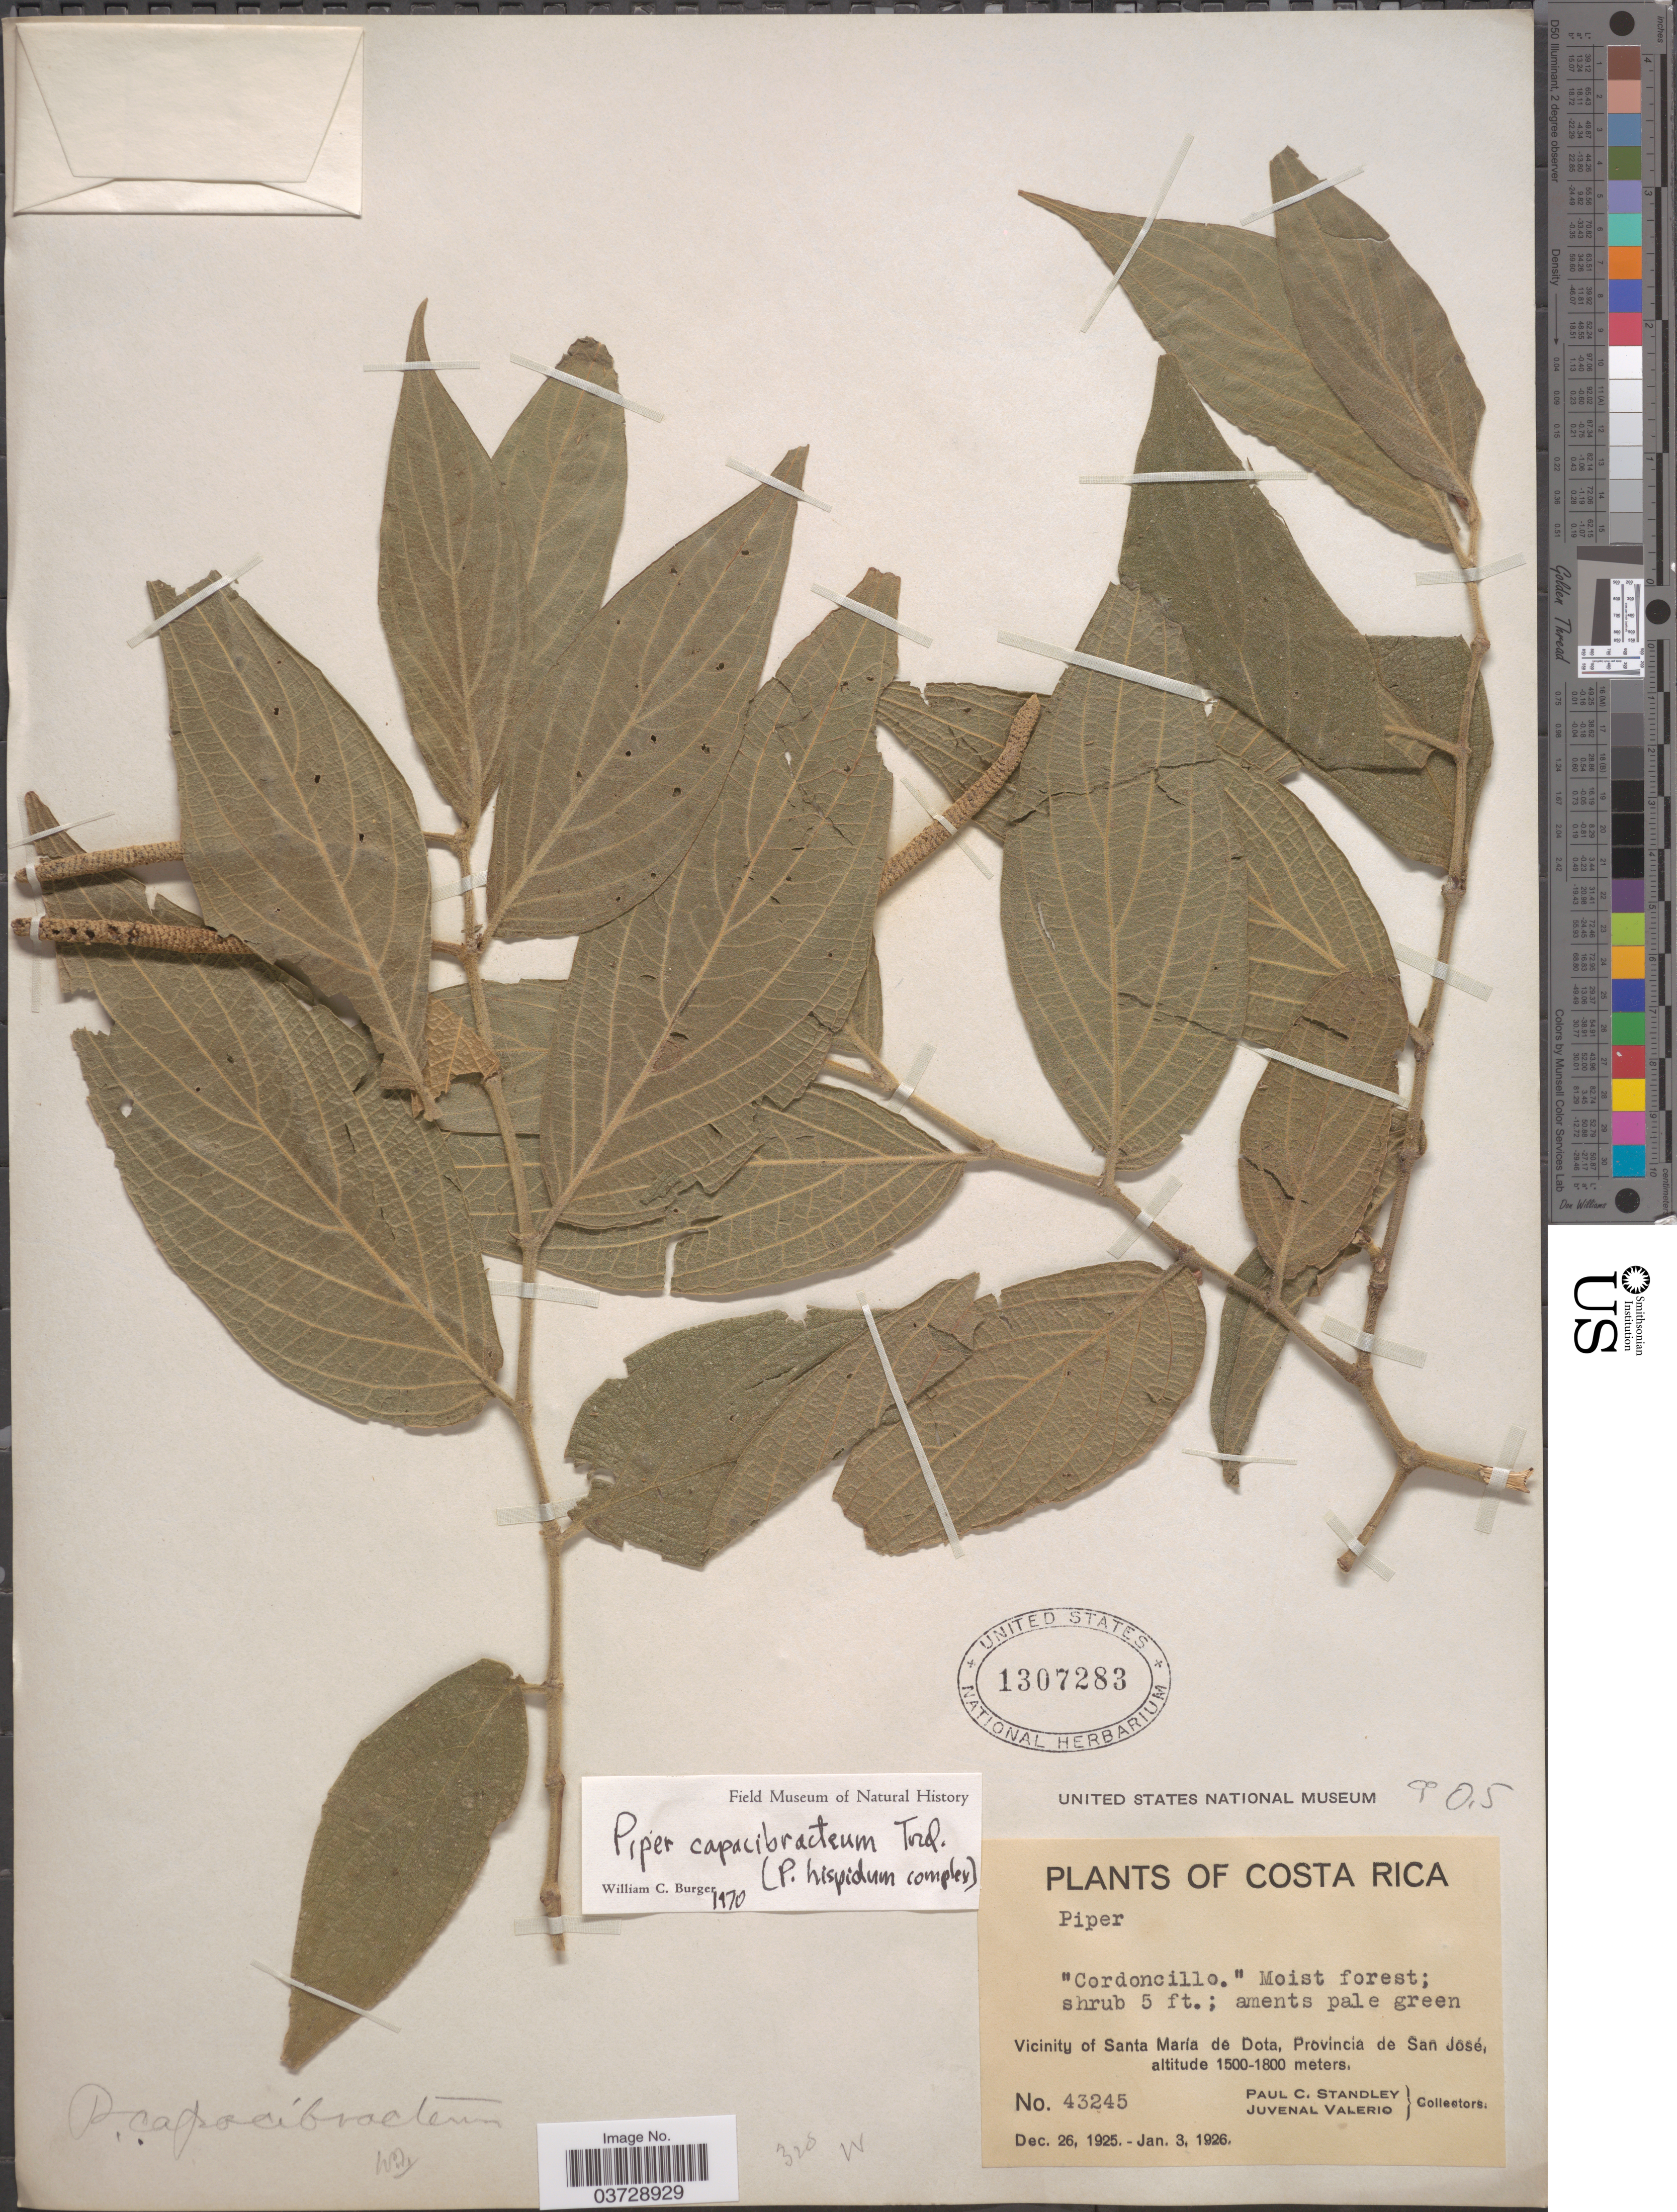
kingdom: Plantae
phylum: Tracheophyta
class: Magnoliopsida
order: Piperales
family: Piperaceae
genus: Piper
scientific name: Piper capacibracteum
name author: Trel.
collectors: P. C. Standley & J. Valerio R.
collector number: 43245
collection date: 1925-12-26/1926-01-03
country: Costa Rica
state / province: San José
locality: Vicinity of Santa María de Dota.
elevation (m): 1500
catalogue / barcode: US 1307283